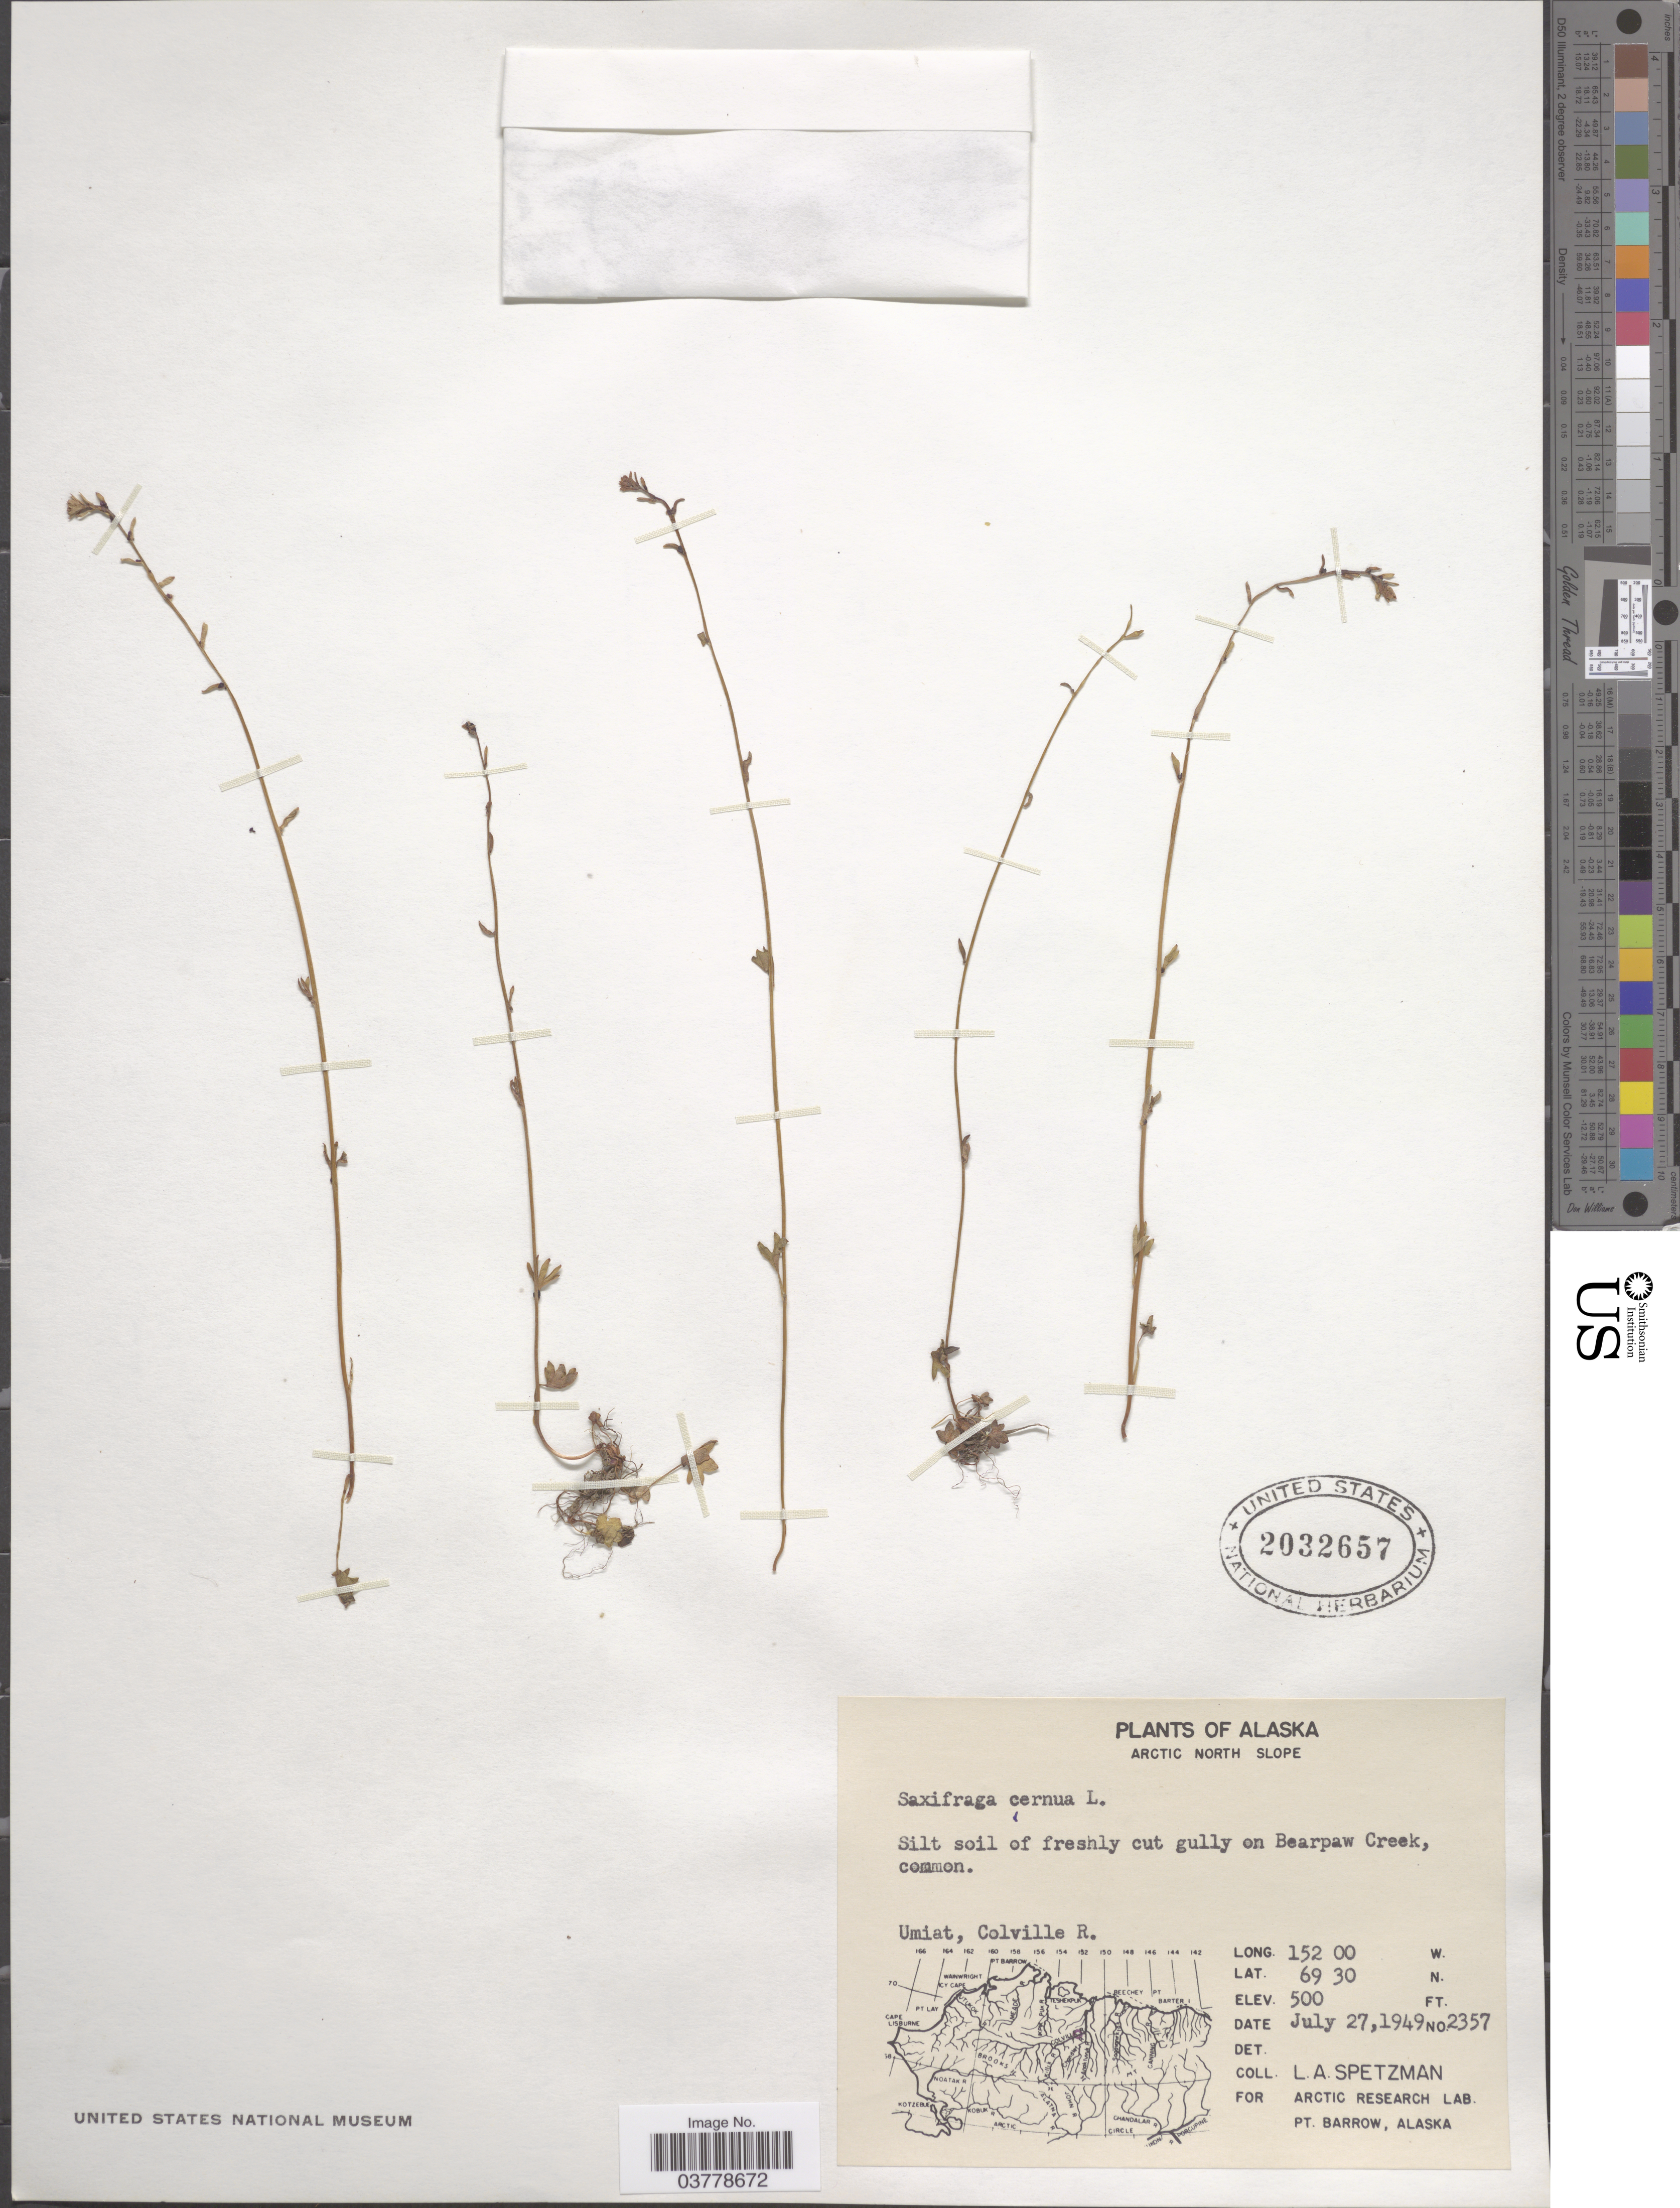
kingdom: Plantae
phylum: Tracheophyta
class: Magnoliopsida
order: Saxifragales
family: Saxifragaceae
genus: Saxifraga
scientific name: Saxifraga cernua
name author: L.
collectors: L. Spetzman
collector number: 2357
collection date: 1949-07-27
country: United States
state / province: Alaska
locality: Arctic North Slope. Umiat, Colville R.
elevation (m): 152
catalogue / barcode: US 2032657